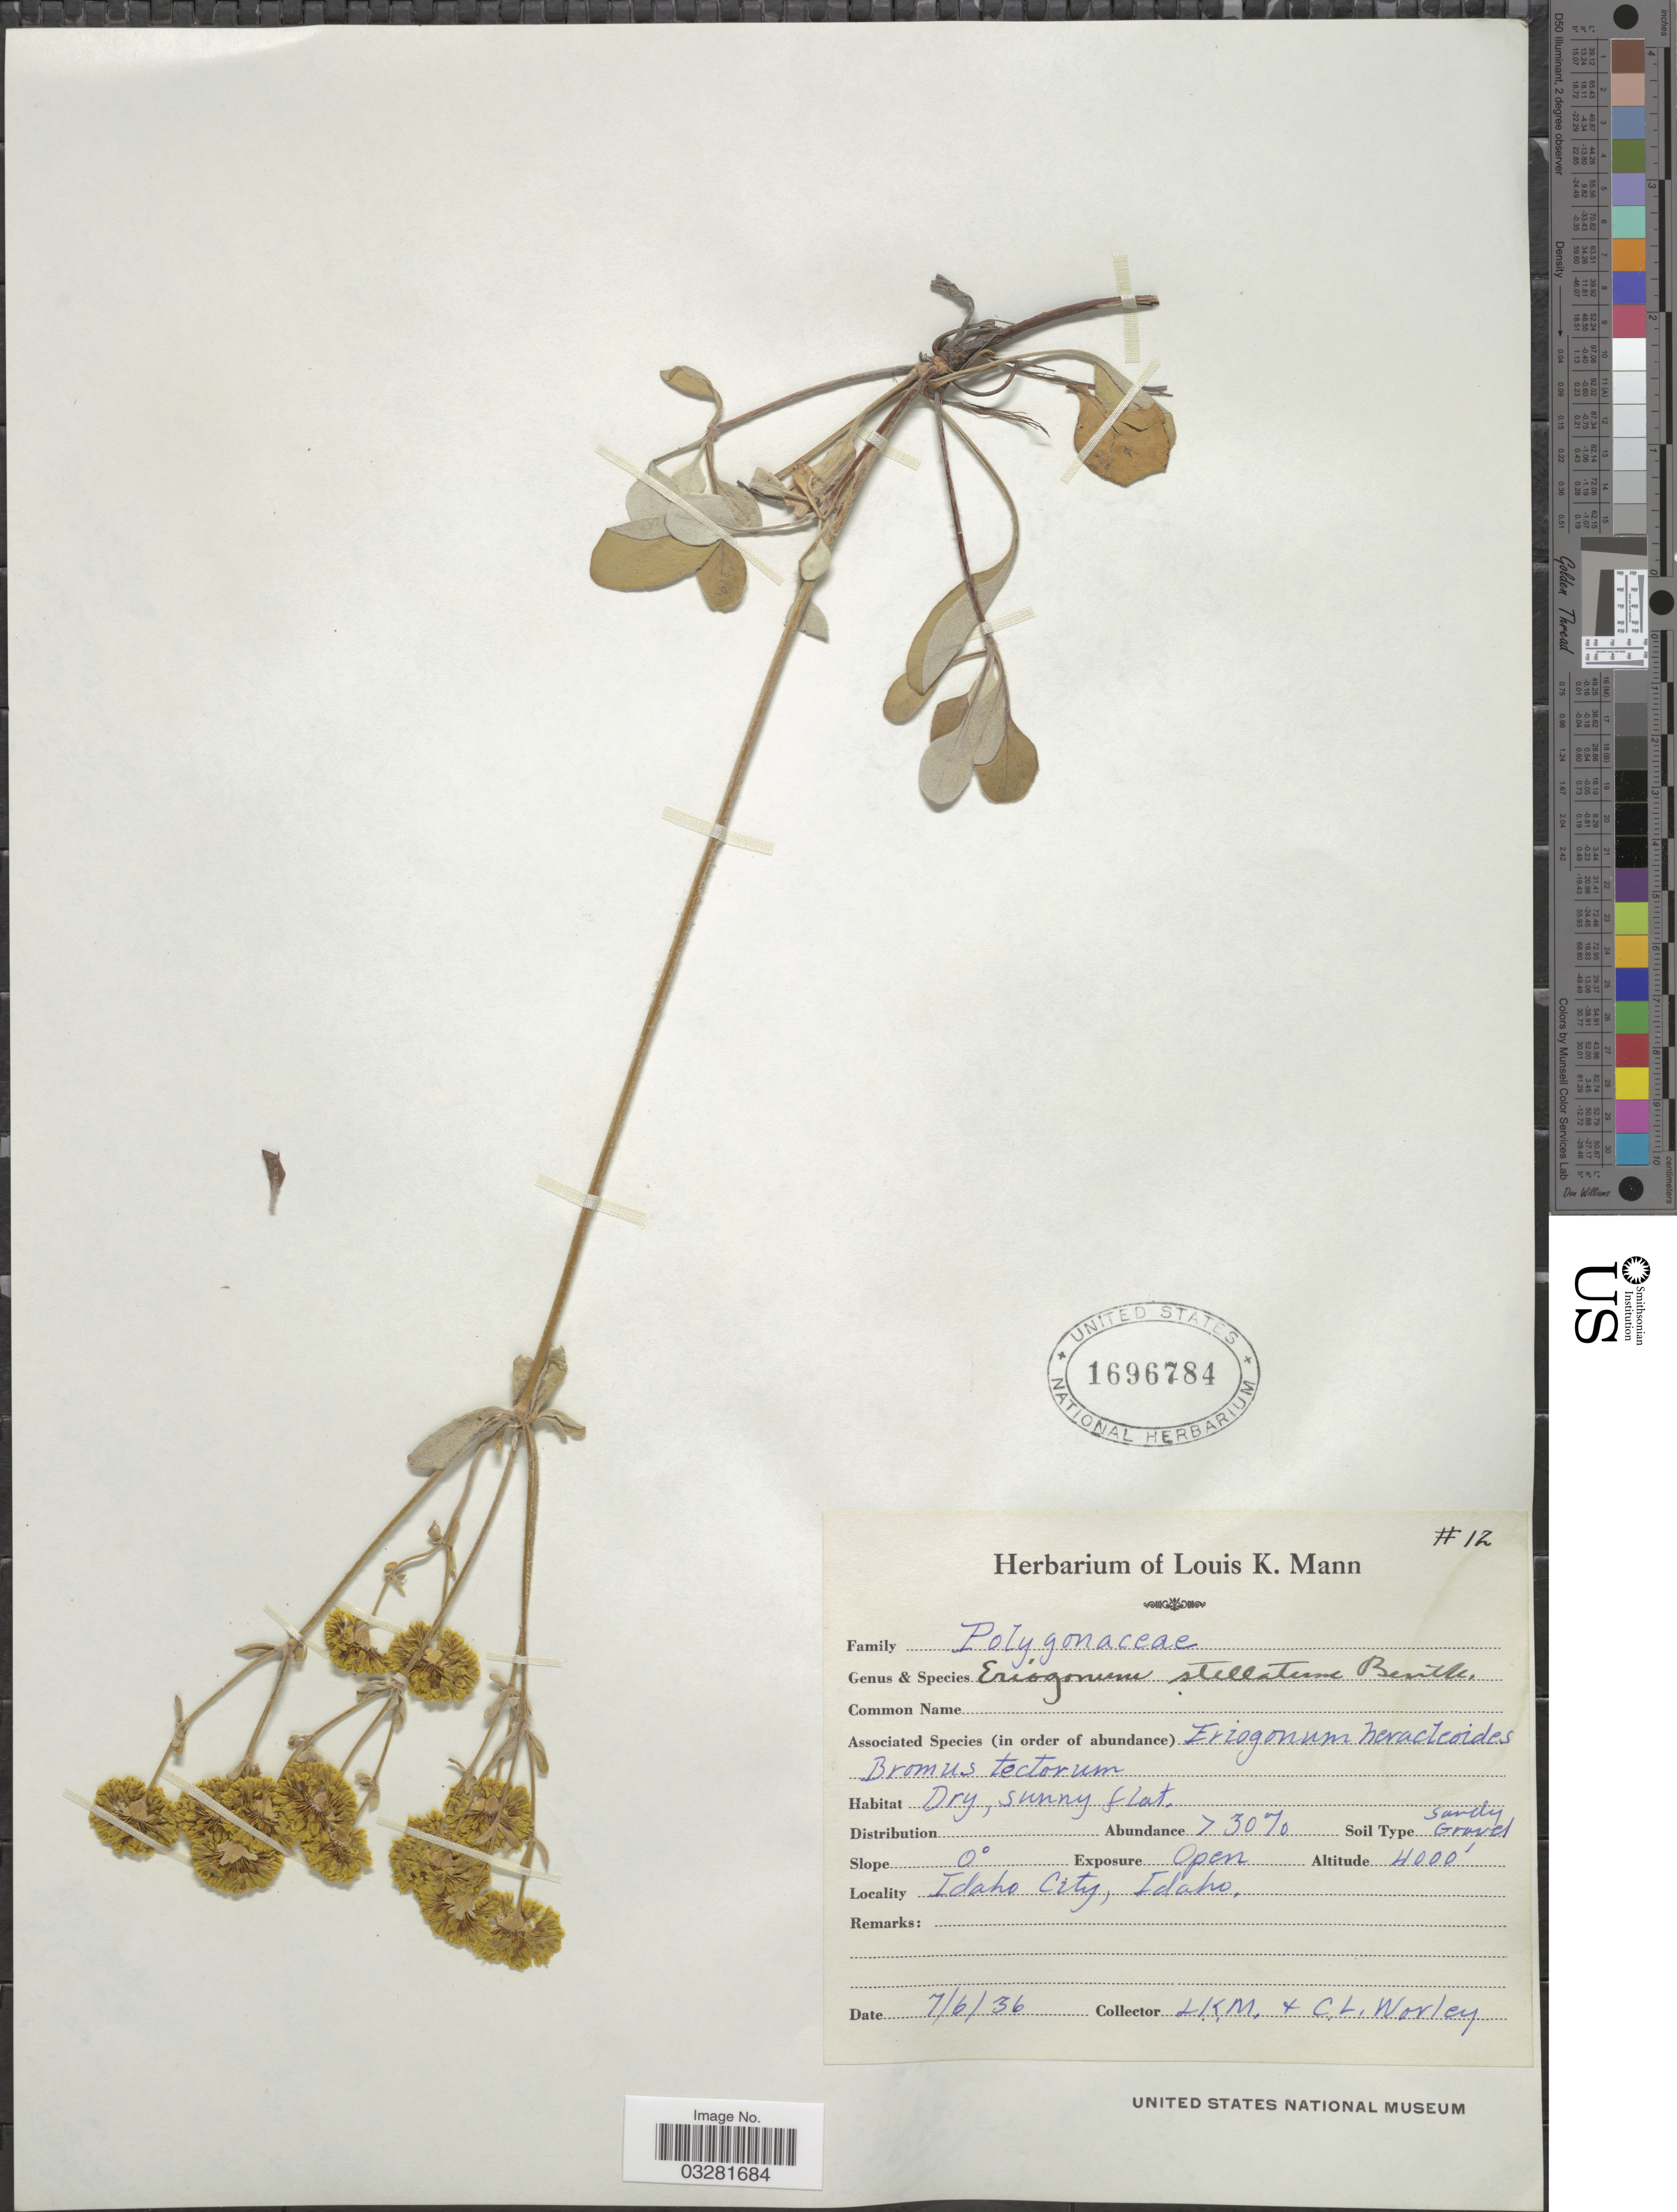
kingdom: Plantae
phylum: Tracheophyta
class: Magnoliopsida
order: Caryophyllales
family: Polygonaceae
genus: Eriogonum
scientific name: Eriogonum umbellatum var. stellatum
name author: (Benth.) M.E. Jones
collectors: L. K. Mann & C. Worley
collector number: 12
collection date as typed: Transcribed d/m/y: 6/7/36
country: United States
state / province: Idaho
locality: Idaho City.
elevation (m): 1219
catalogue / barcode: US 1696784